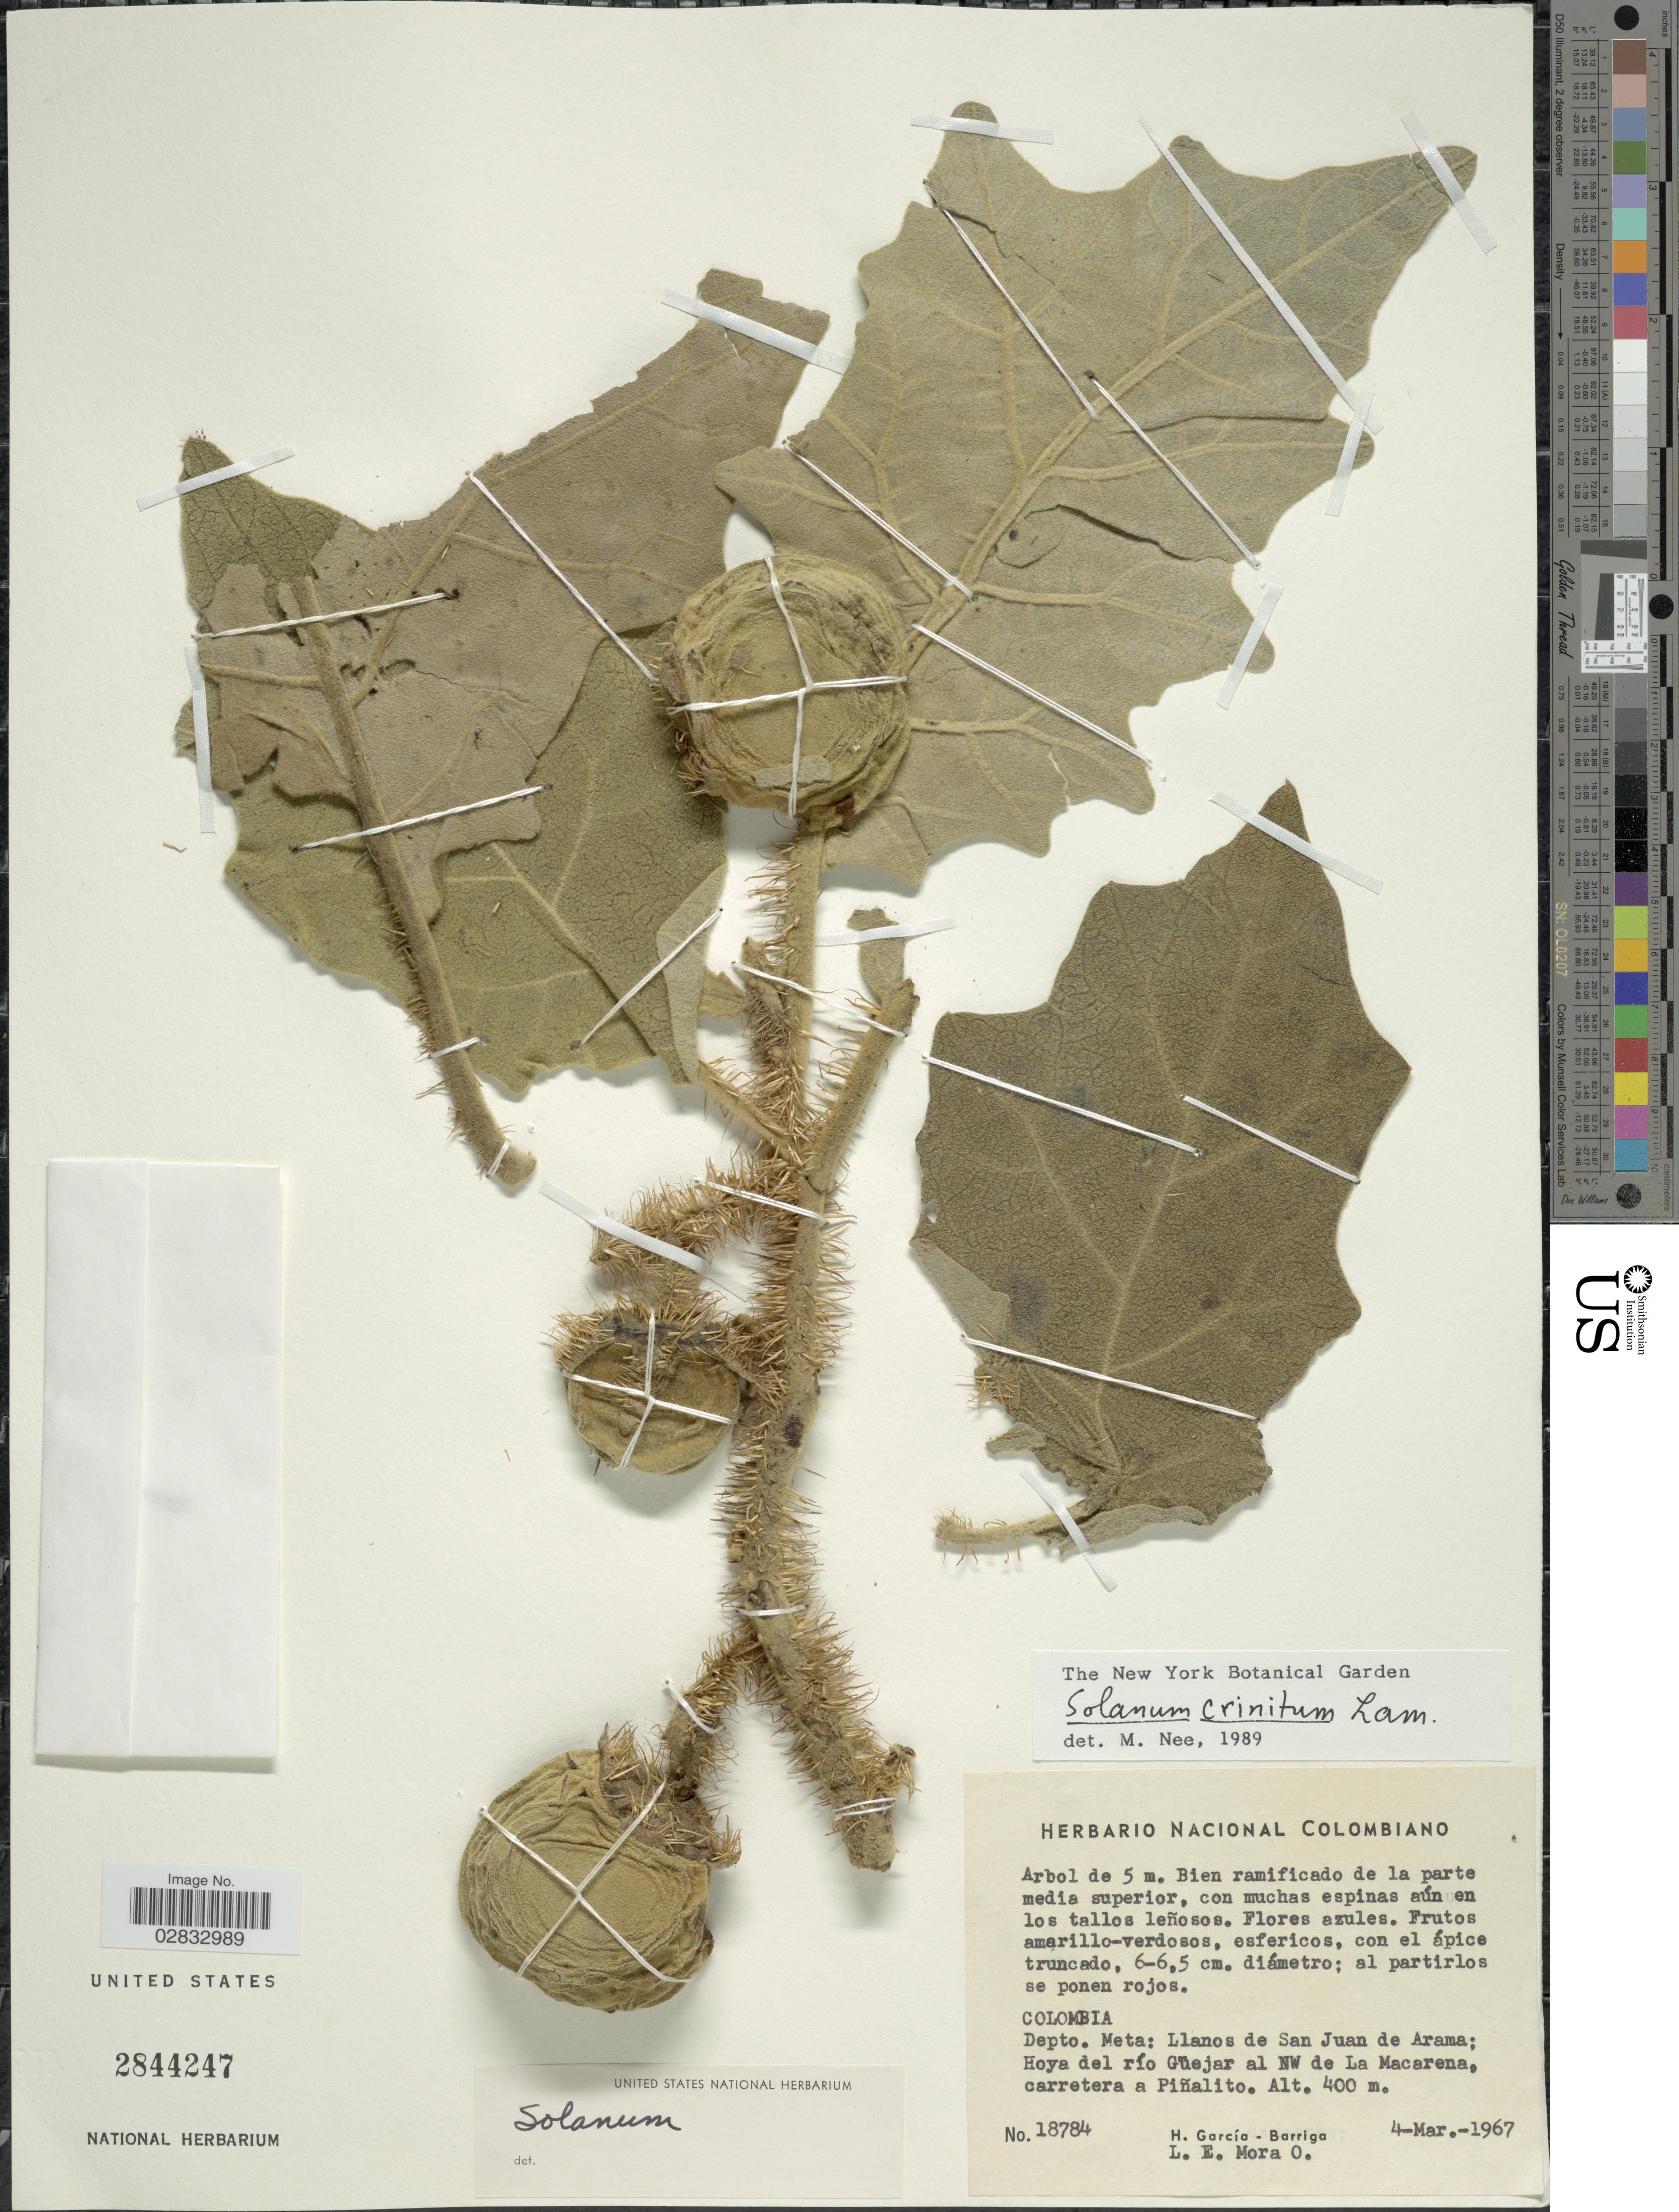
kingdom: Plantae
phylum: Tracheophyta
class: Magnoliopsida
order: Solanales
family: Solanaceae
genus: Solanum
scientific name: Solanum crinitum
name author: Lam.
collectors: H. García Barriga & L. E. Mora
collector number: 18784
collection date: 1967-03-04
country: Colombia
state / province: Meta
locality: Llanos de San Juan de Arama; Hoya del río Guejar al NW de La Macarena, carretera a Piñalito.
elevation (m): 400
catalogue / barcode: US 2844247